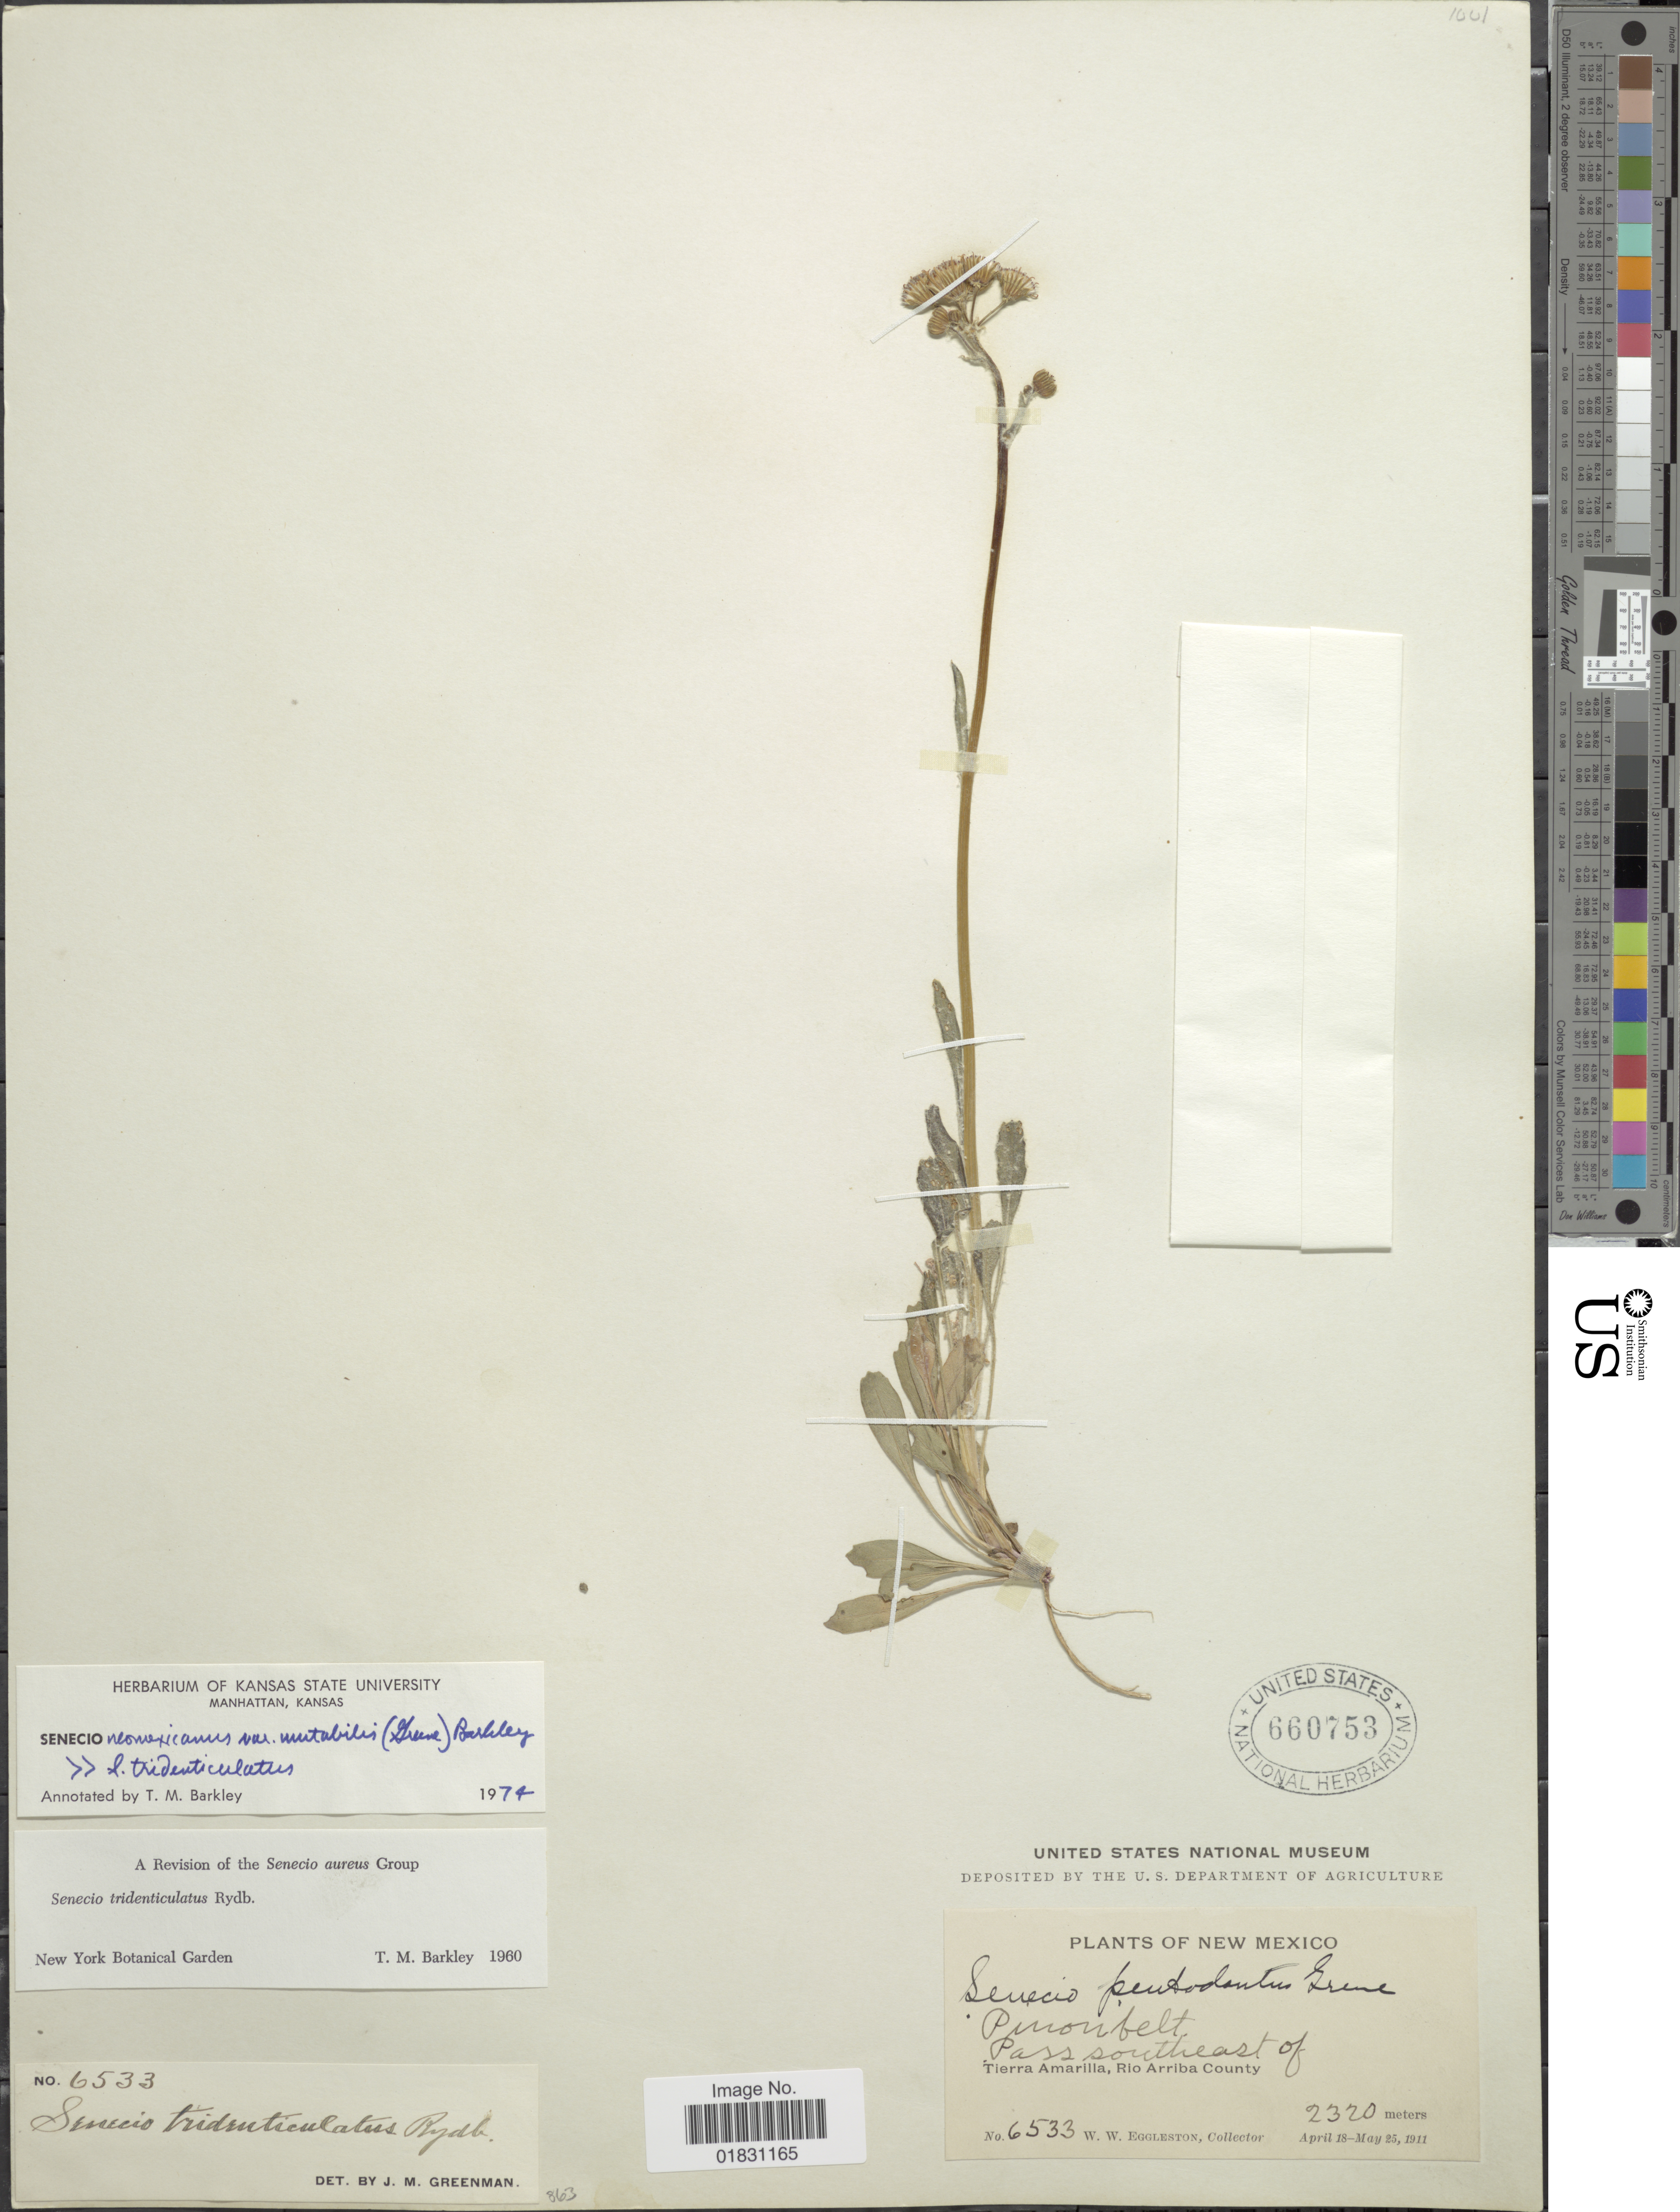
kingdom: Plantae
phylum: Tracheophyta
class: Magnoliopsida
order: Asterales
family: Asteraceae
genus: Packera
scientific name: Packera neomexicana var. mutabilis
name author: (Greene) W.A. Weber & Á. Löve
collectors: W. W. Eggleston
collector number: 6533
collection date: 1911-04-18/1911-05-25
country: United States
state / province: New Mexico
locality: Pinon belt, Pass southeast of Tierra Amarilla, Rio Arriba County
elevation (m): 2320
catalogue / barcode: US 660753